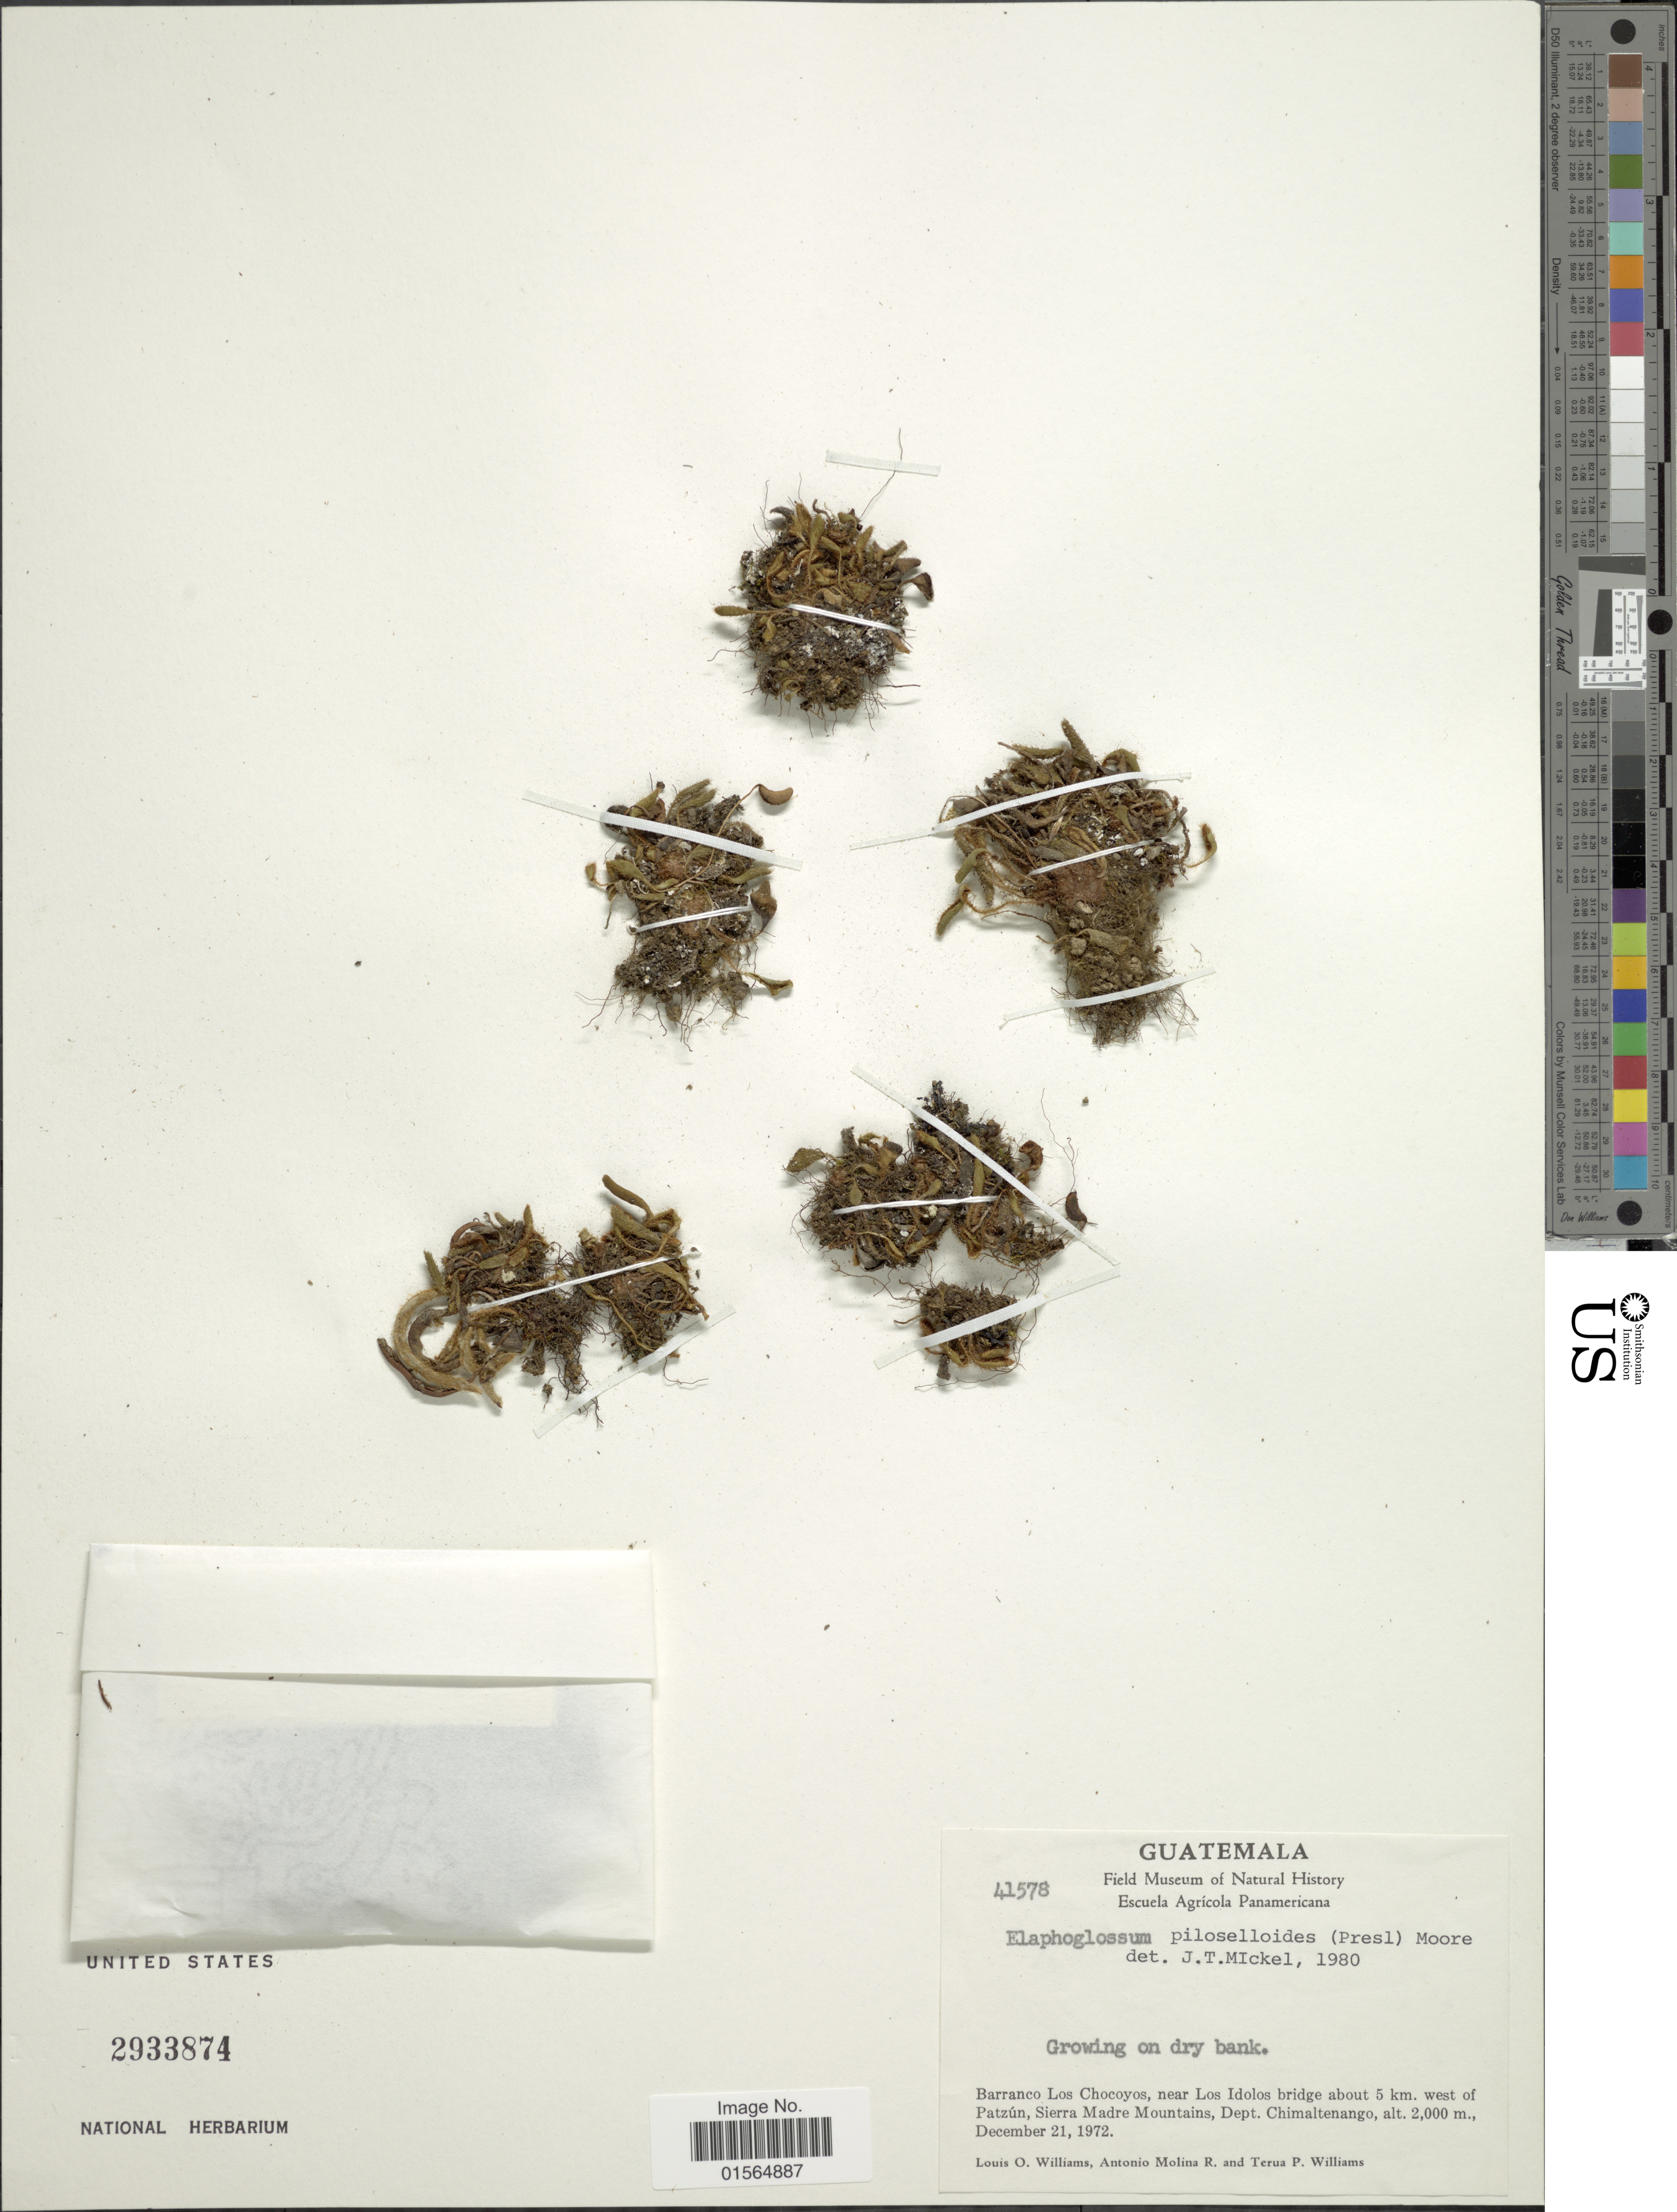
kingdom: Plantae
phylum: Tracheophyta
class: Polypodiopsida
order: Polypodiales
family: Dryopteridaceae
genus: Elaphoglossum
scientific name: Elaphoglossum piloselloides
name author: (C. Presl) T. Moore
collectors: L. O. Williams, A. Molina R. & T. P. Williams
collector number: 41578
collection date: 1972-12-21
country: Guatemala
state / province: Chimaltenango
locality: Barranco Los Chocoyos, near Los Idolos bridge about 5 km. west of Patzun, Sierra Madre Mountains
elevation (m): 2000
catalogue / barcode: US 2933874